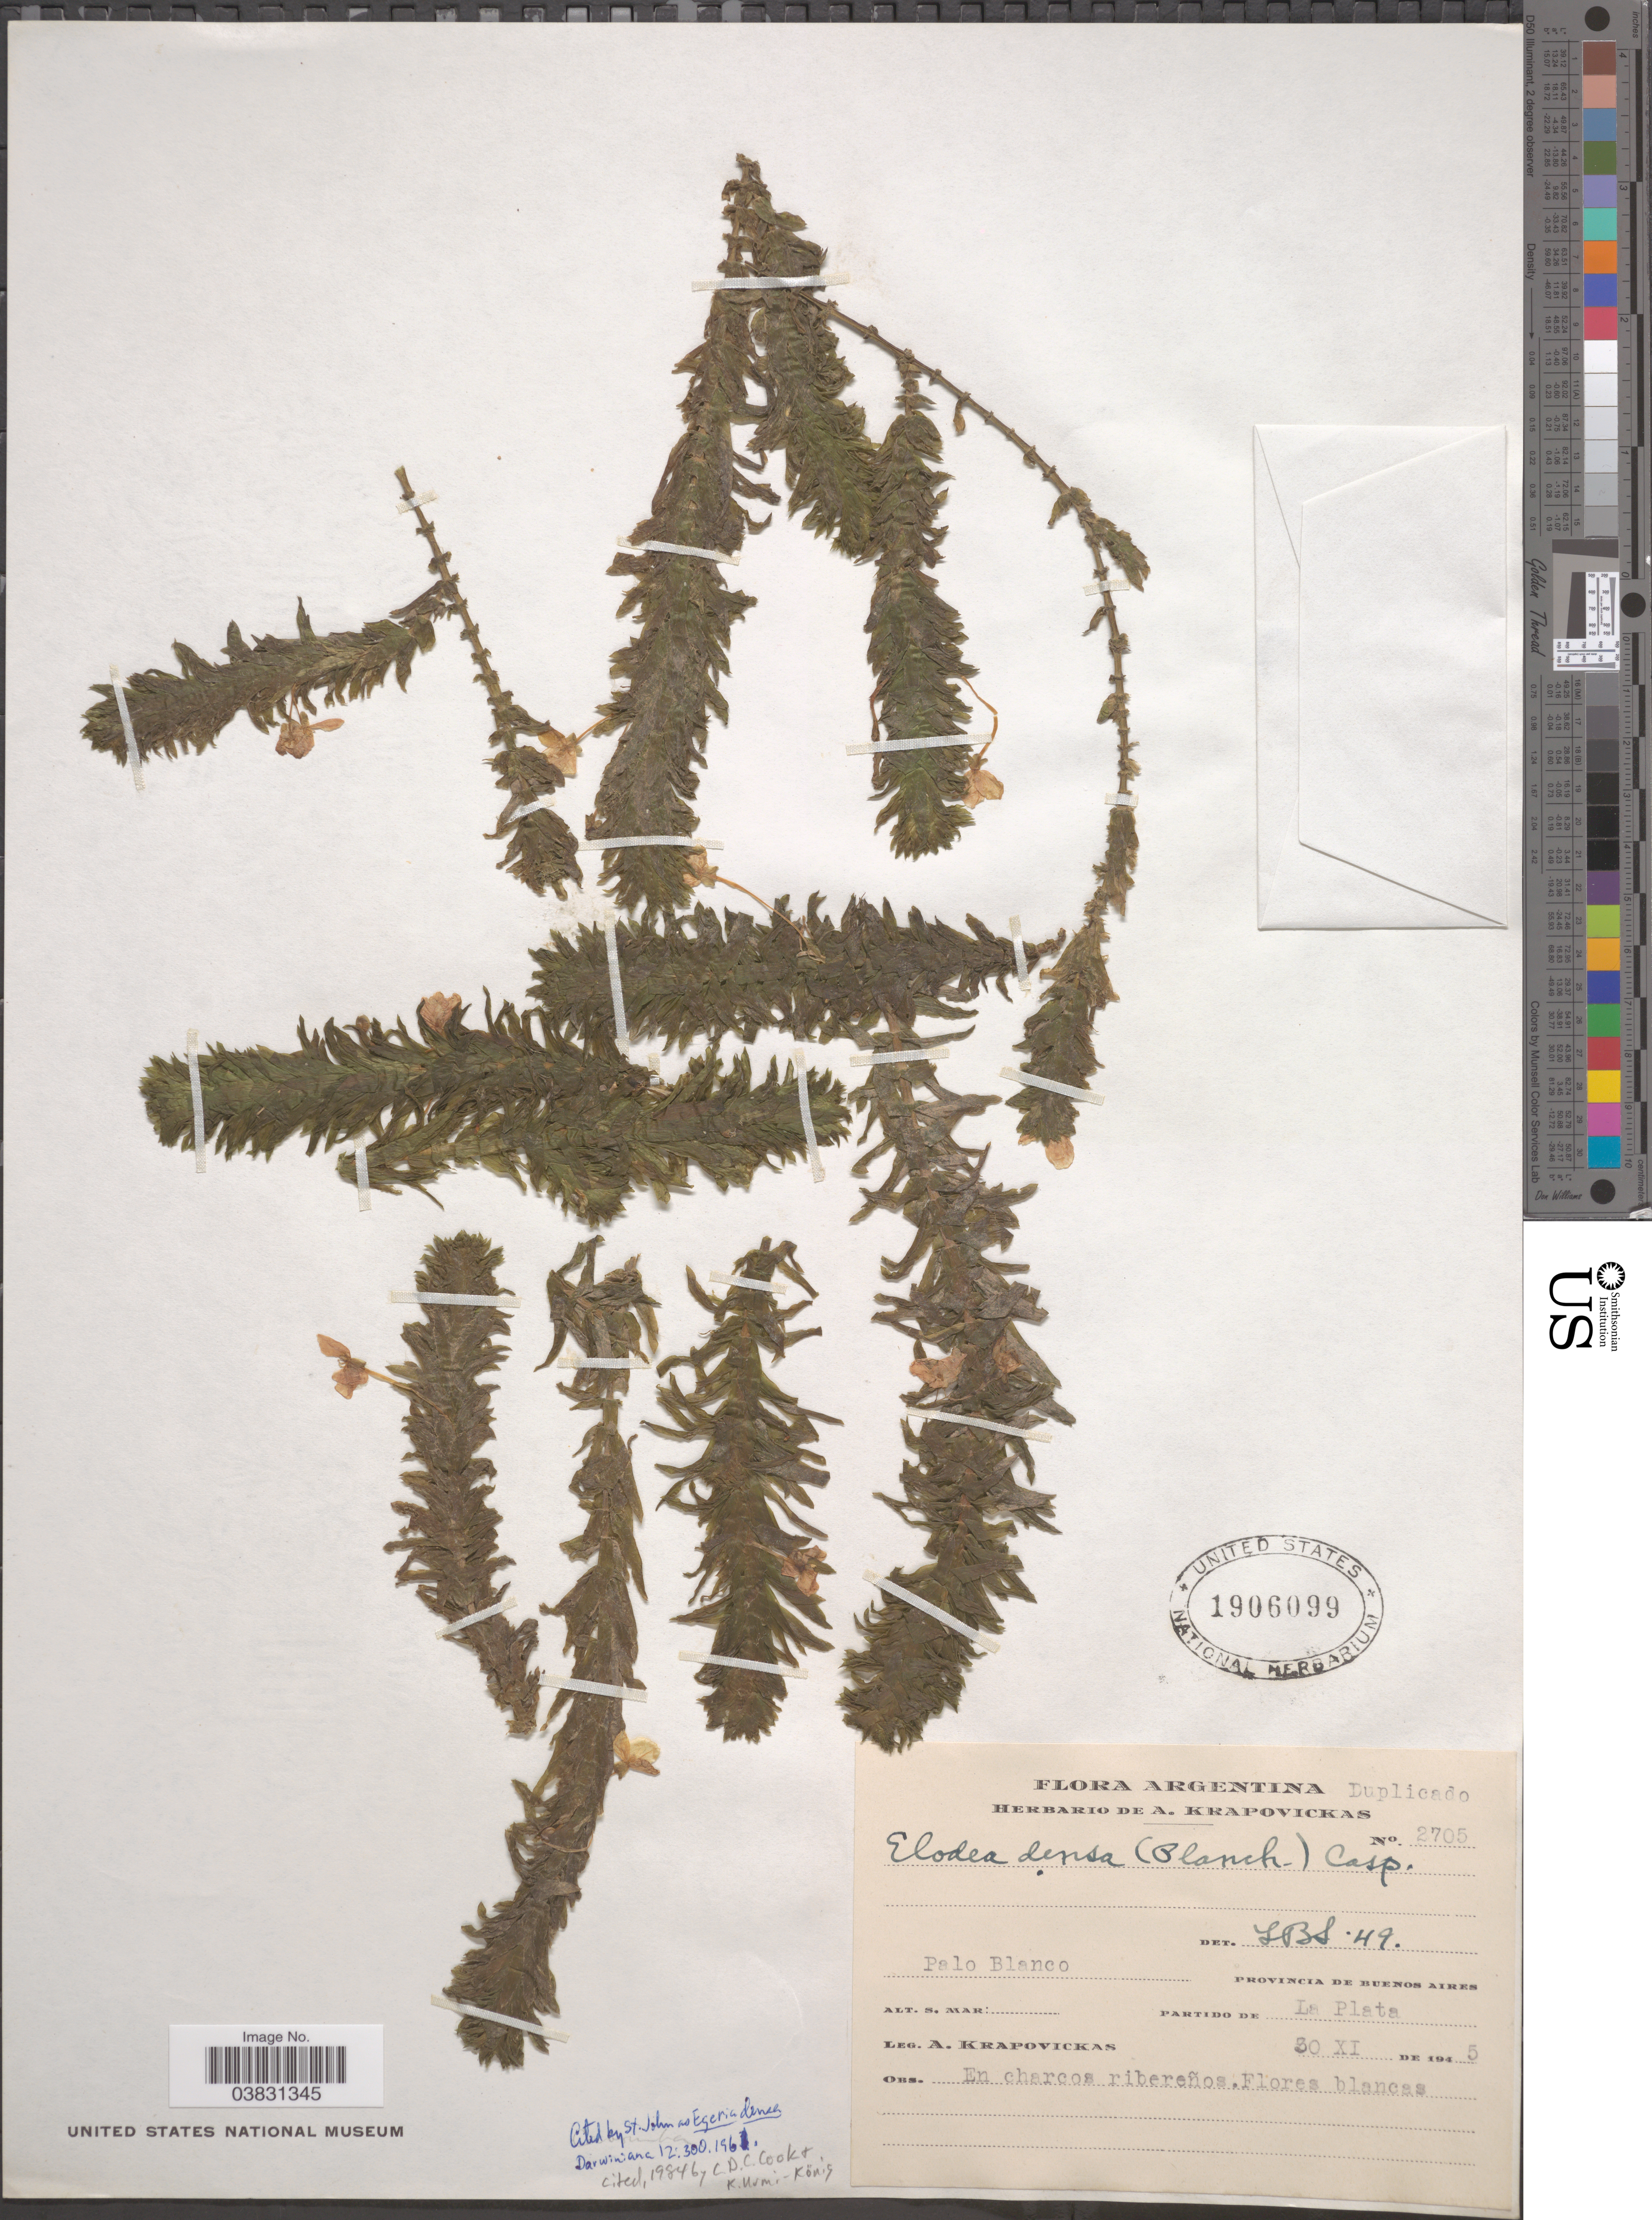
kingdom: Plantae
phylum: Tracheophyta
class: Liliopsida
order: Alismatales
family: Hydrocharitaceae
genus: Egeria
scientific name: Egeria densa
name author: Planch.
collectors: A. Krapovickas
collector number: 2705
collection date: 1945-11-30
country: Argentina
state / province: Buenos Aires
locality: Partido de La Plata.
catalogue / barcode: US 1906099